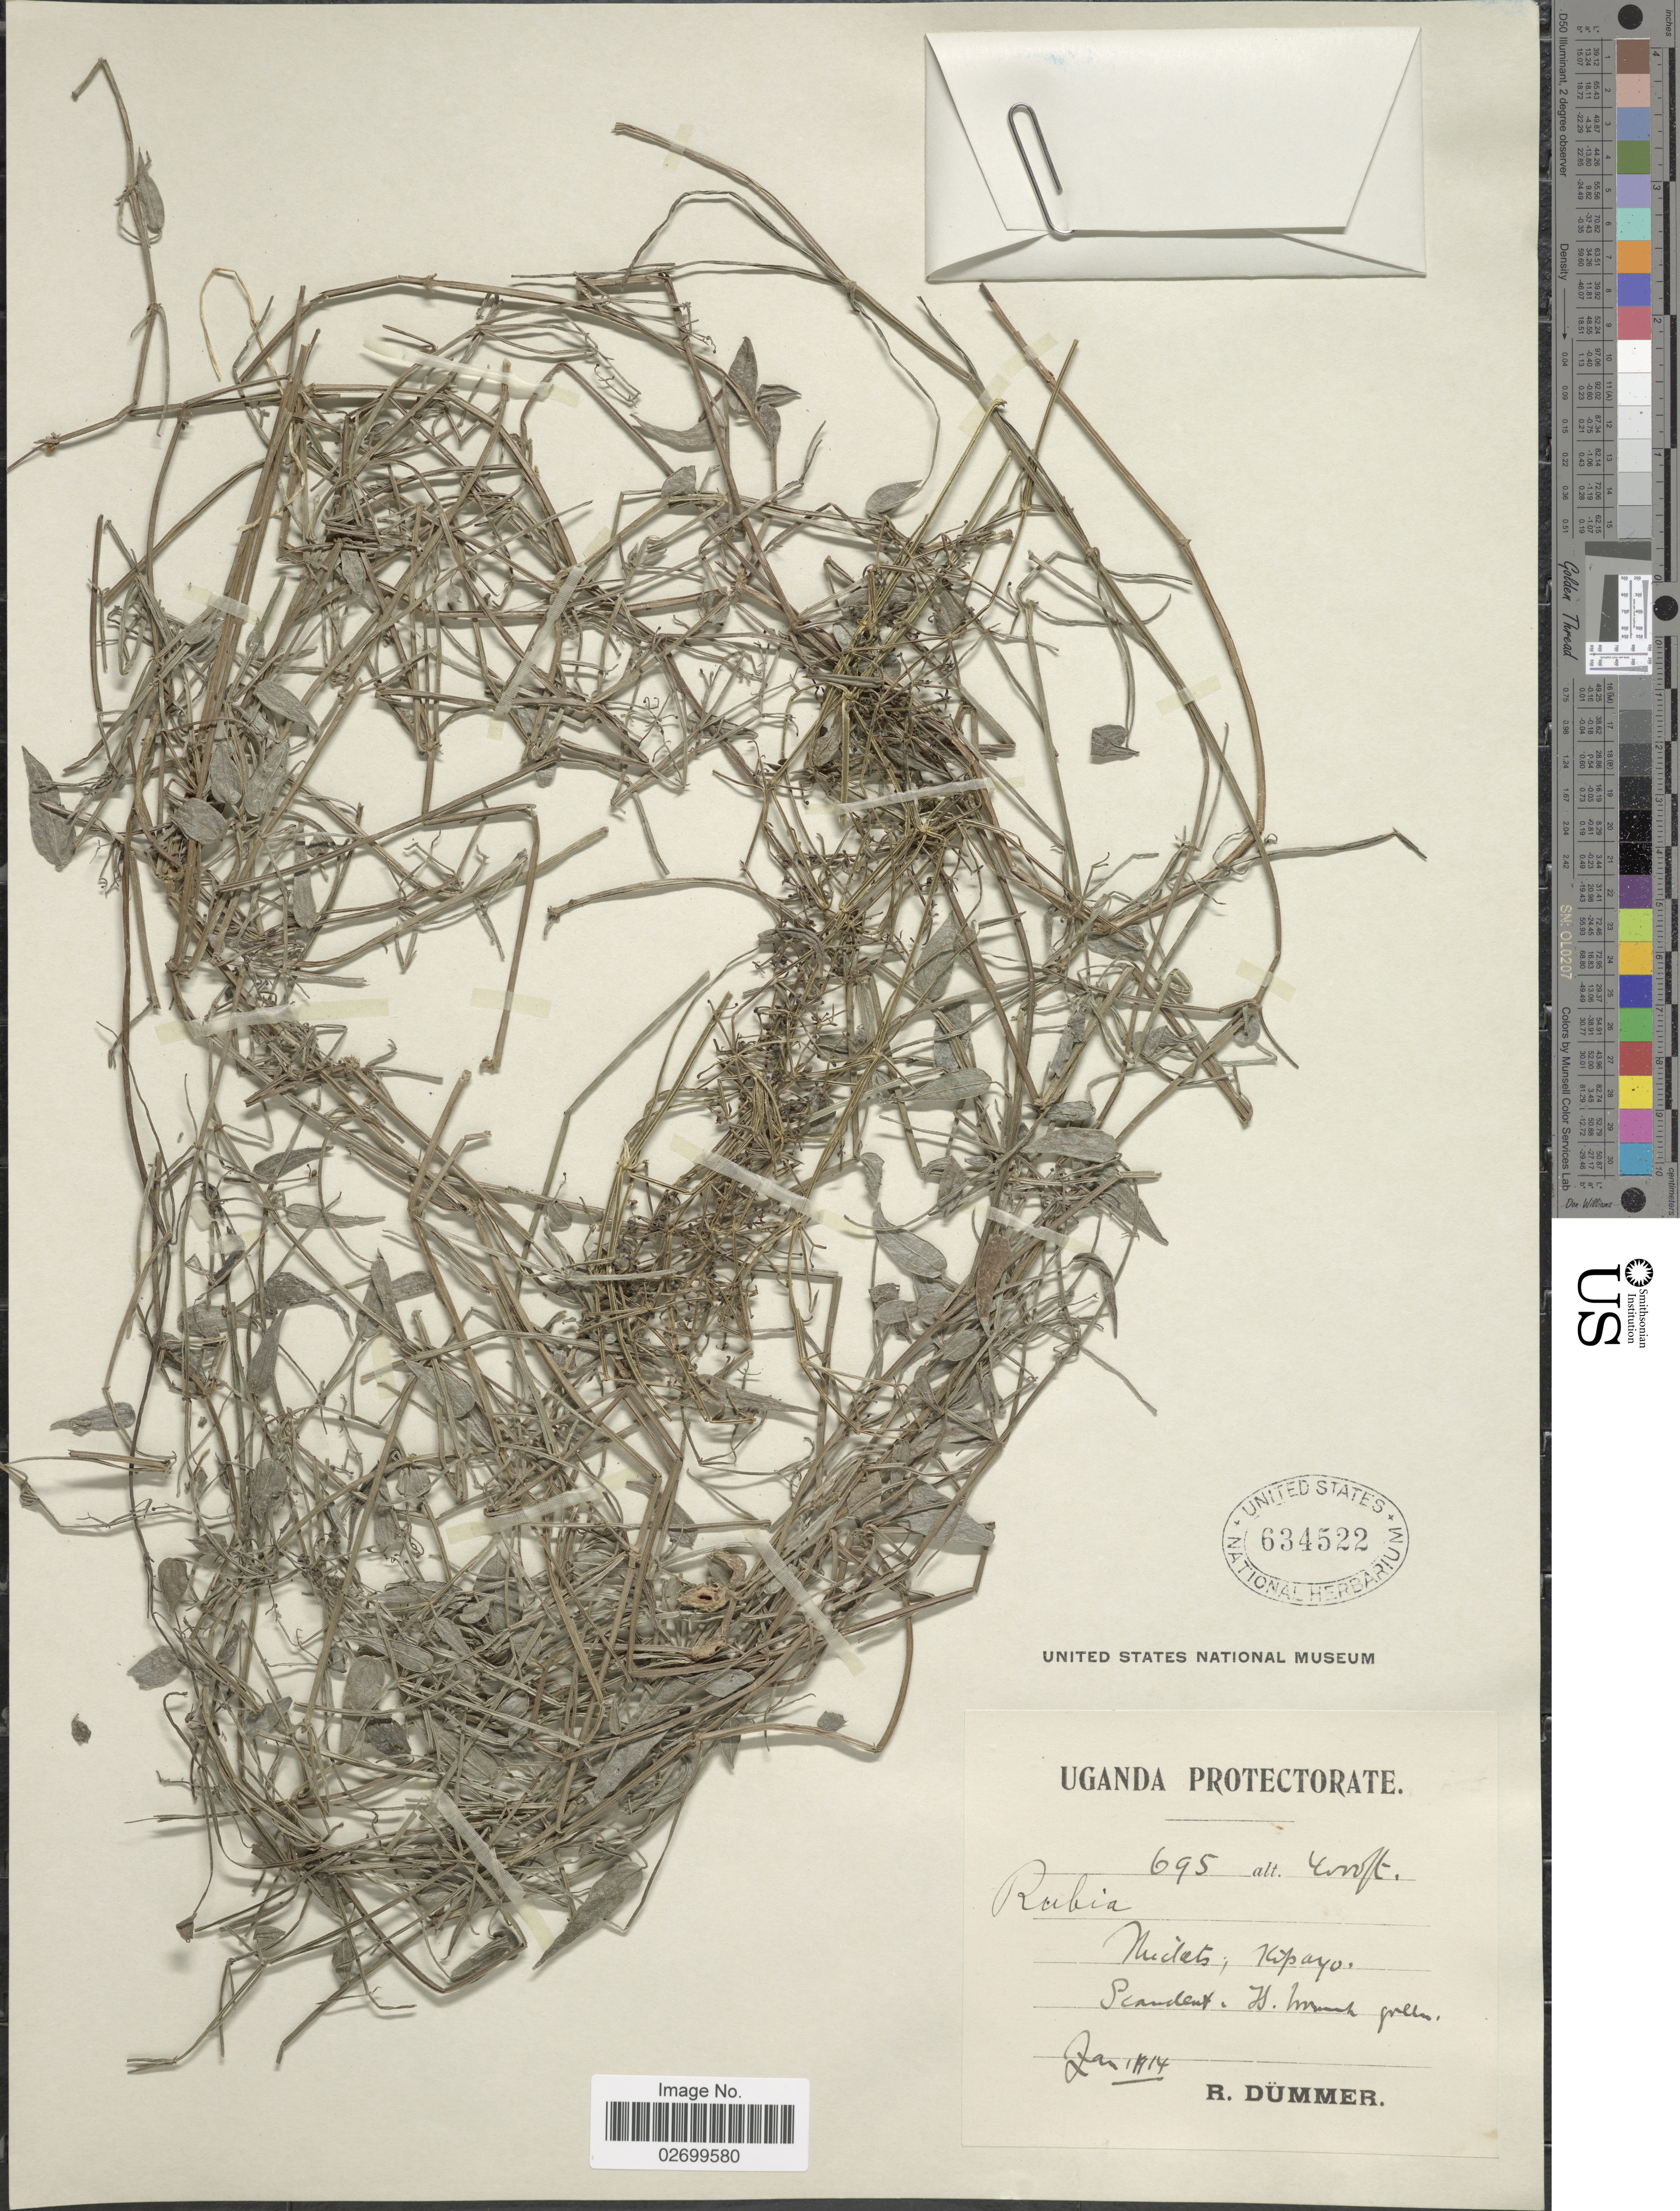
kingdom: Plantae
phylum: Tracheophyta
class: Magnoliopsida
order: Gentianales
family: Rubiaceae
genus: Rubia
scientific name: Rubia sp.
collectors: R. A. Dümmer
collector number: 695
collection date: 1914-01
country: Uganda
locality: Uganda Protectorate, Kipayo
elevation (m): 1219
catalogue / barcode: US 634522